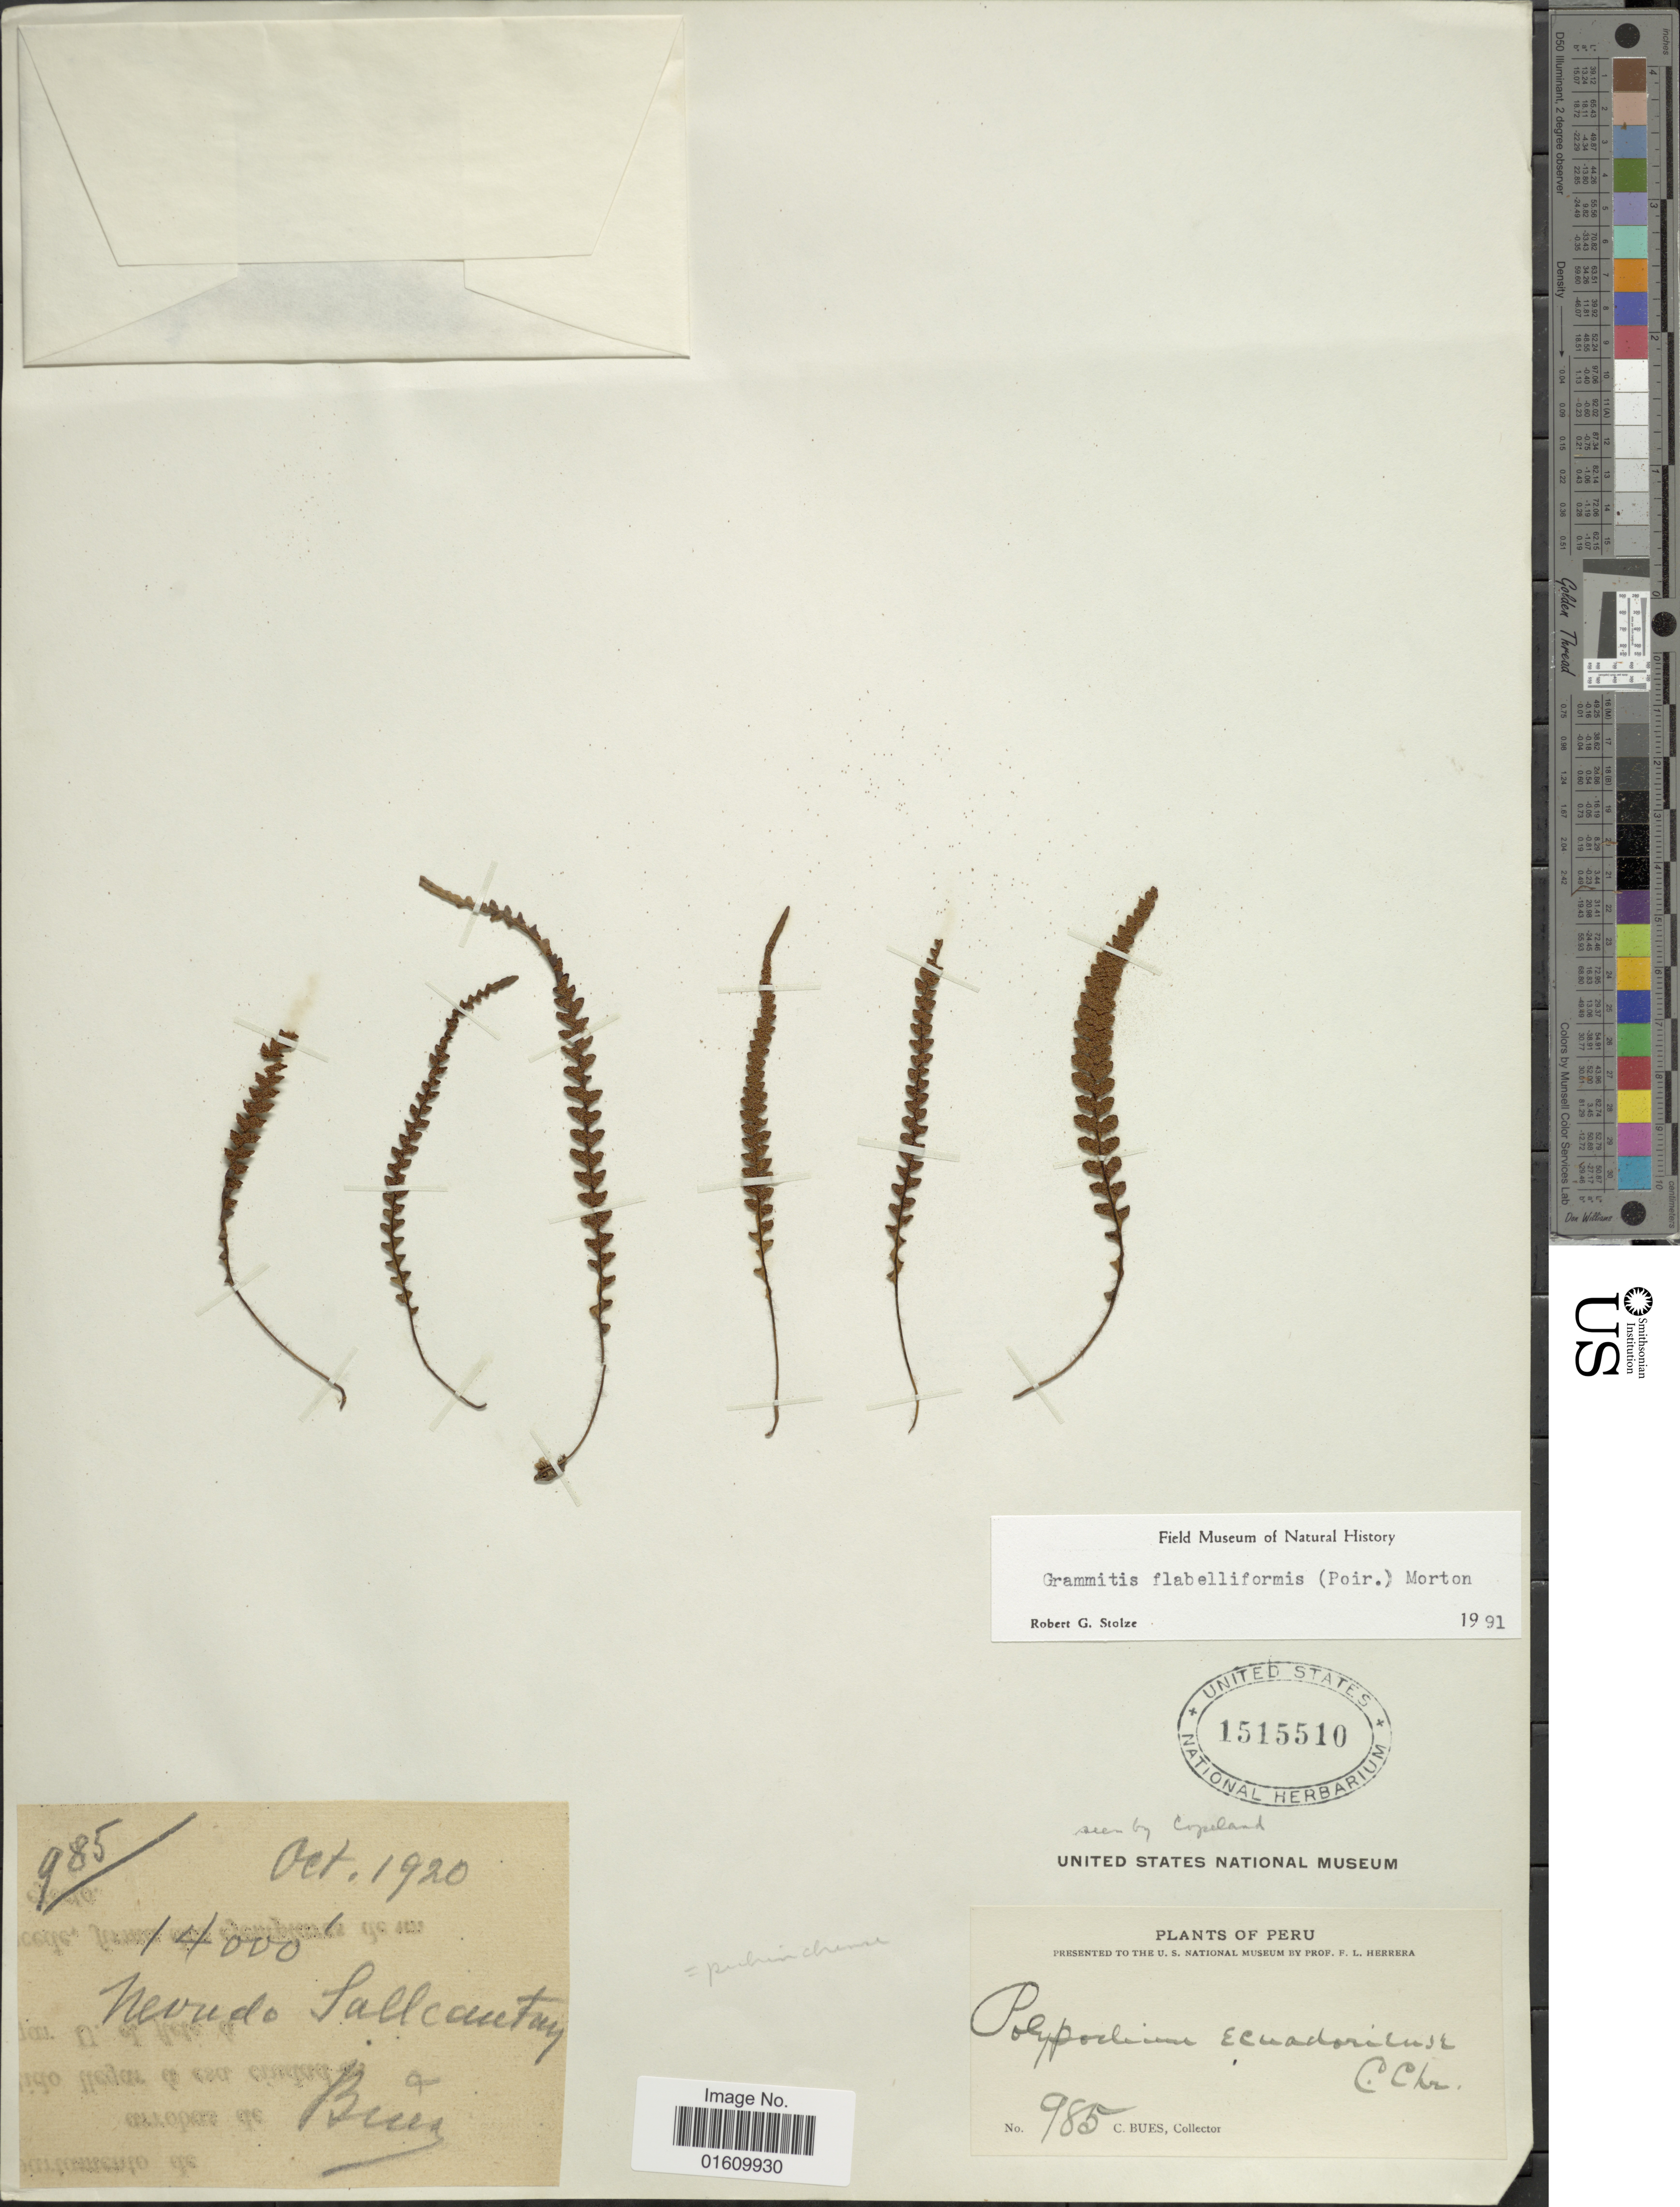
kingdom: Plantae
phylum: Tracheophyta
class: Polypodiopsida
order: Polypodiales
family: Polypodiaceae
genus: Melpomene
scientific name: Melpomene flabelliformis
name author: (Poir.) A.R. Sm. & R.C. Moran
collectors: C. Bues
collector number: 985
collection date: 1920-10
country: Peru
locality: Nevudo Sall County.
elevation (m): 4267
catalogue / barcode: US 1515510